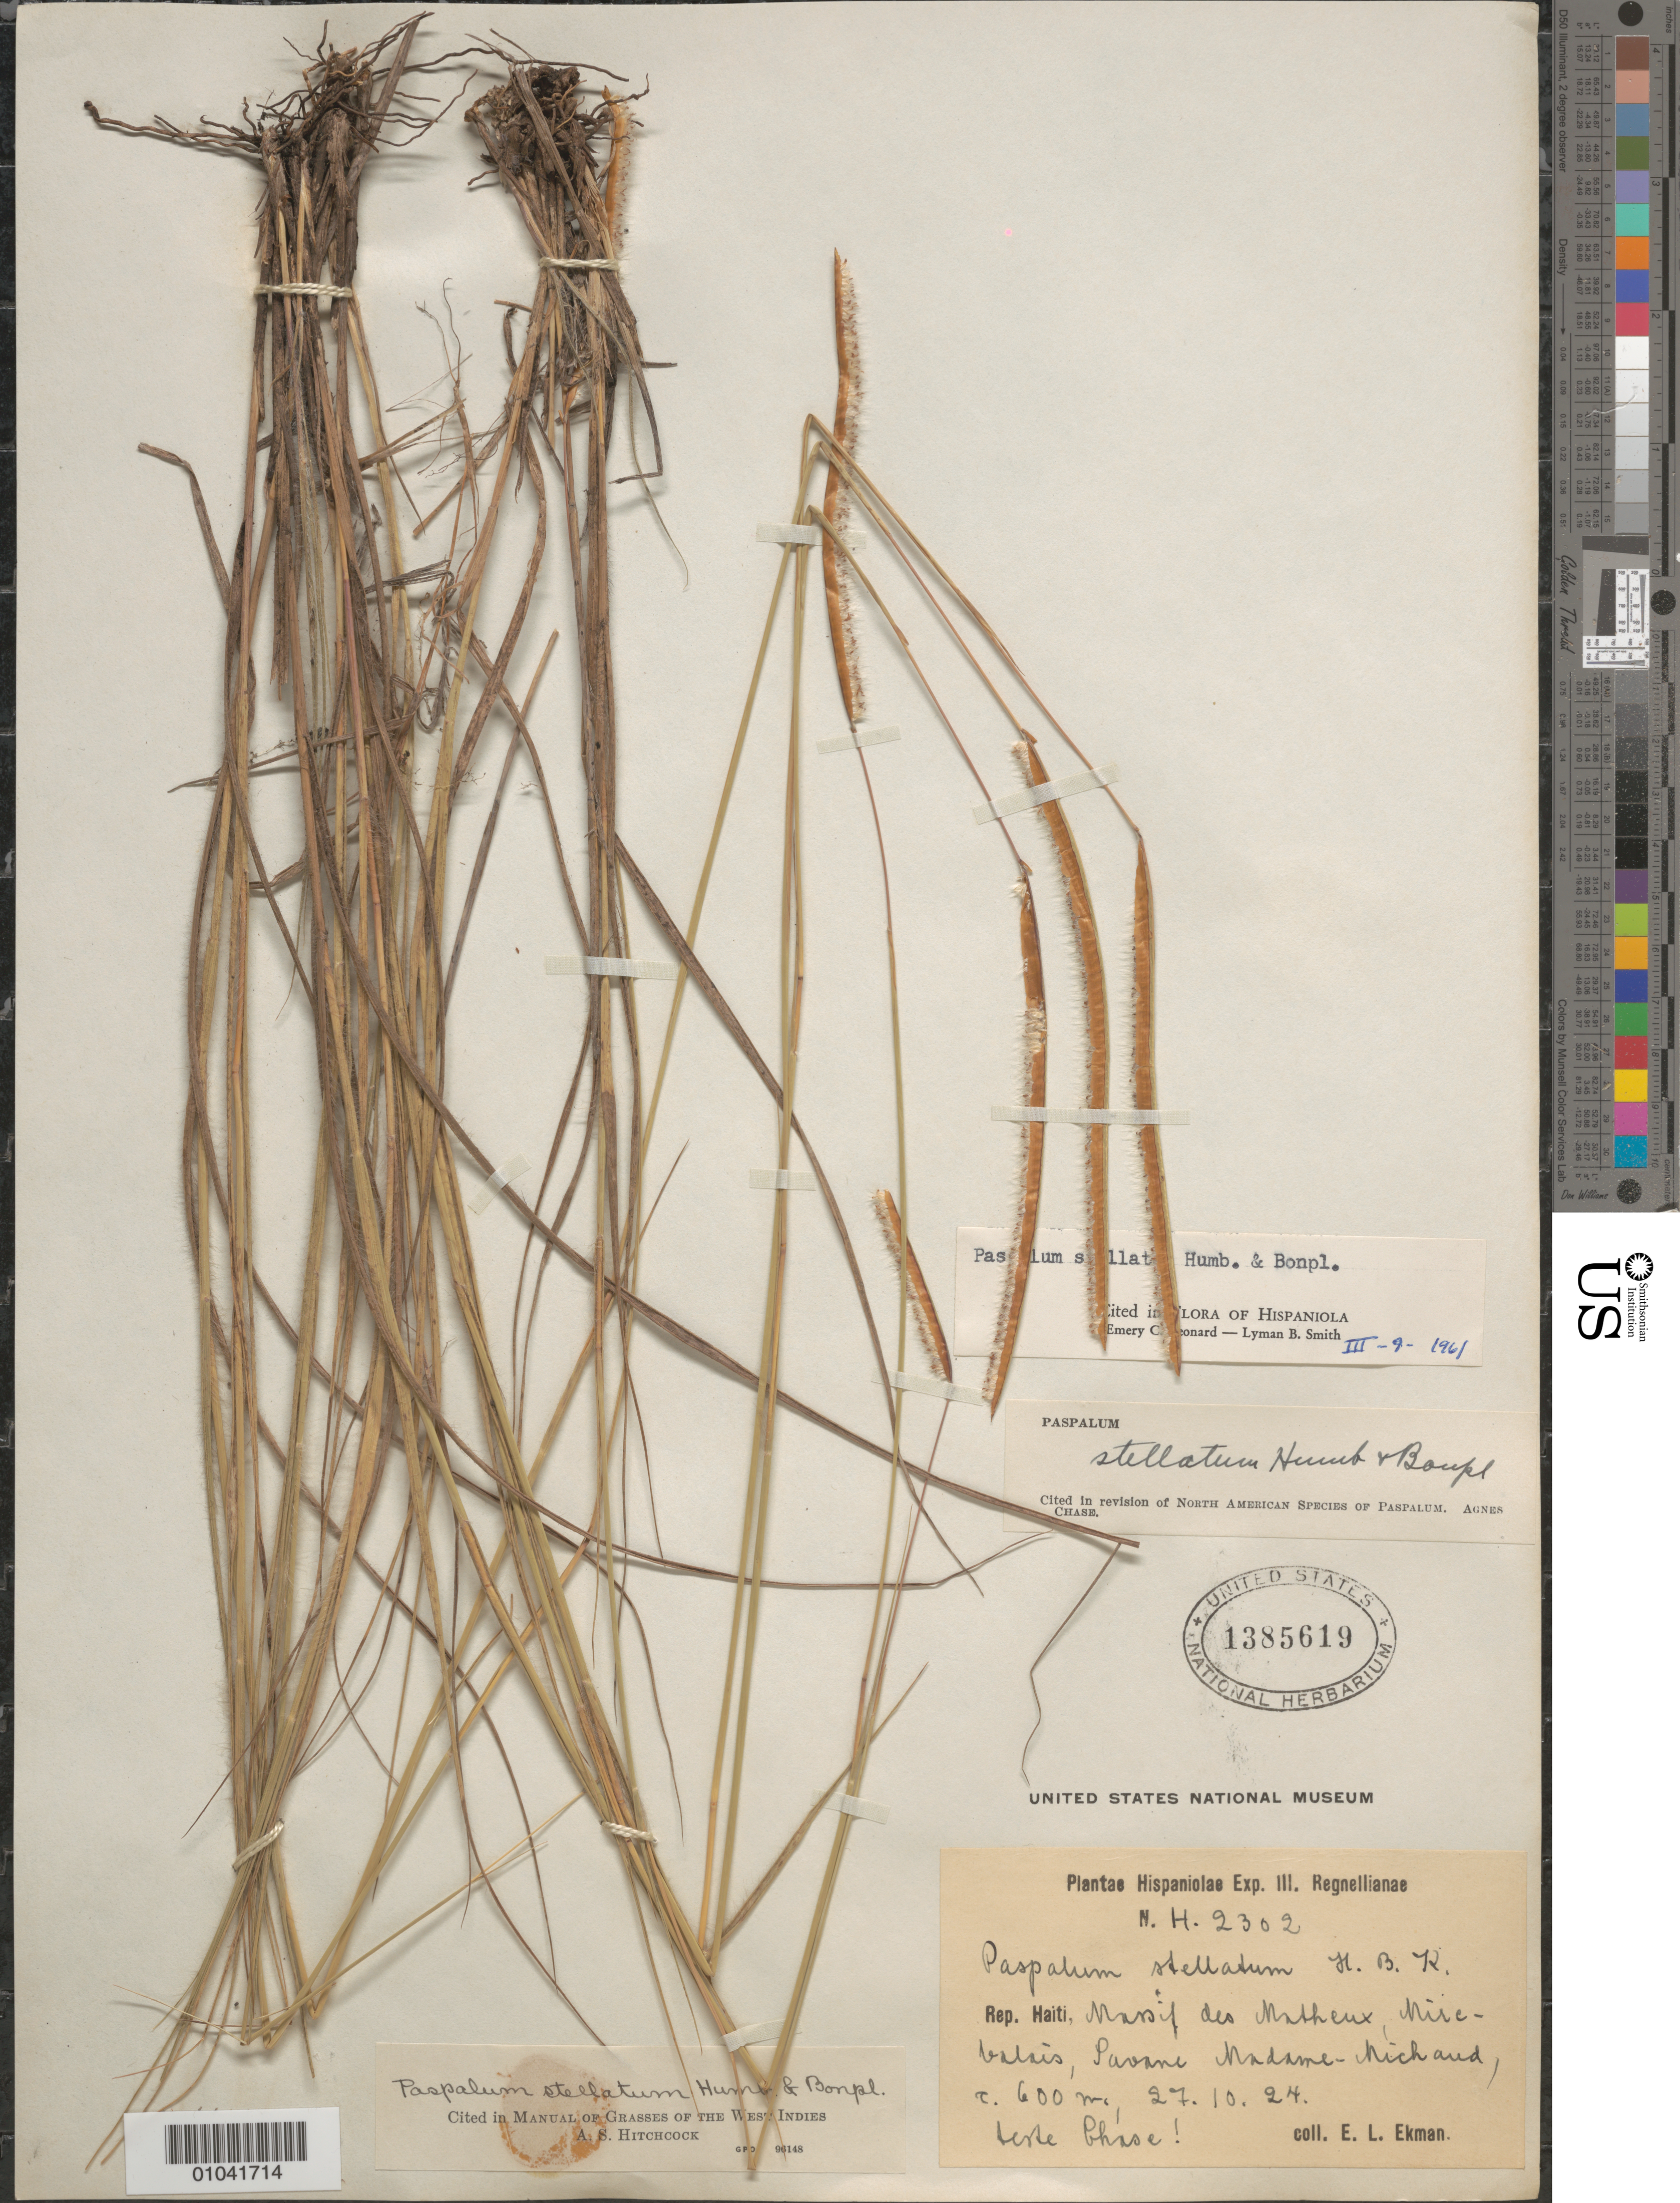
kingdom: Plantae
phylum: Tracheophyta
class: Liliopsida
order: Poales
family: Poaceae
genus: Paspalum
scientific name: Paspalum stellatum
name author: Humb. & Bonpl. ex Flüggé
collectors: E. L. Ekman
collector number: H 2302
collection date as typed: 27 Oct 1924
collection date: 1924-10-27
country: Haiti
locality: Massif des Matheux, Miscbalais, Pavane Madame Richaud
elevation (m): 600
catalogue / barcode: US 1385619